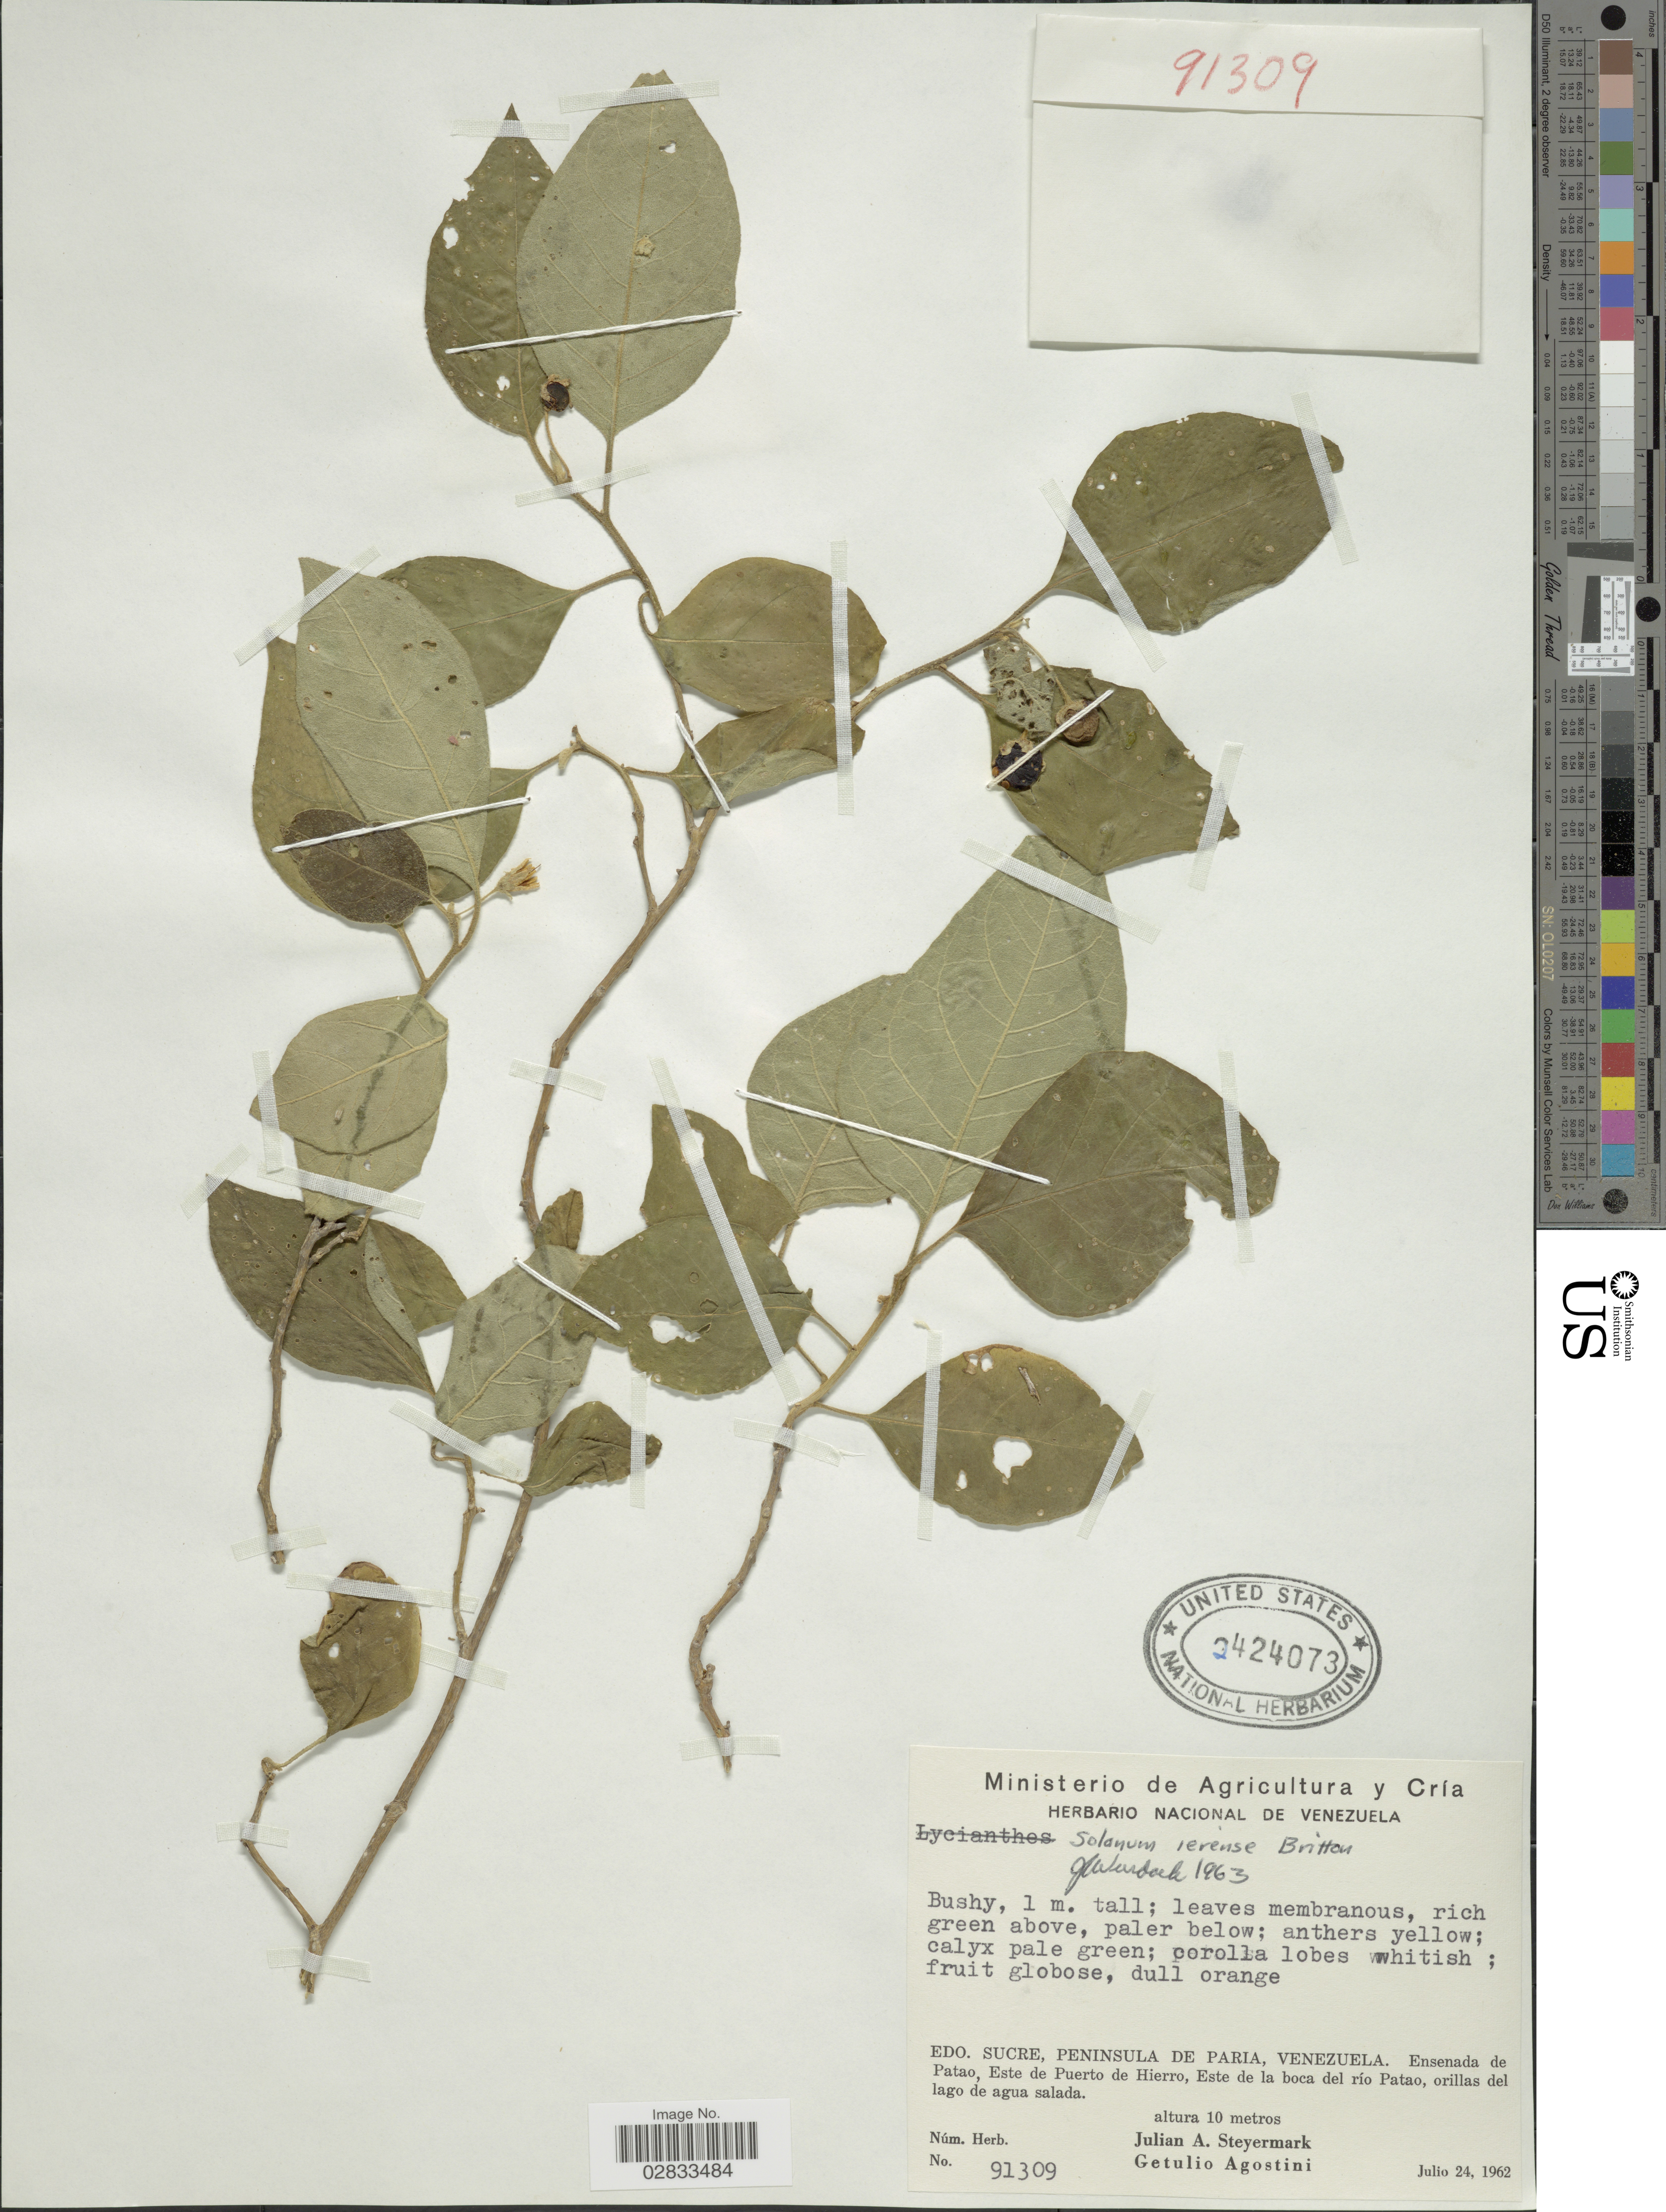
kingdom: Plantae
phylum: Tracheophyta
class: Magnoliopsida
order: Solanales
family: Solanaceae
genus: Solanum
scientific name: Solanum ierense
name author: Britton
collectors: J. Steyermark & G. Agostini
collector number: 91309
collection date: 1962-07-24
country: Venezuela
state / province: Sucre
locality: Peninsula de Paria. Ensenada de Patao, Este de Puerto de Hierro, Este de la boca del río Patao, orillas del lago de agua salada.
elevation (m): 10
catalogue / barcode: US 2424073